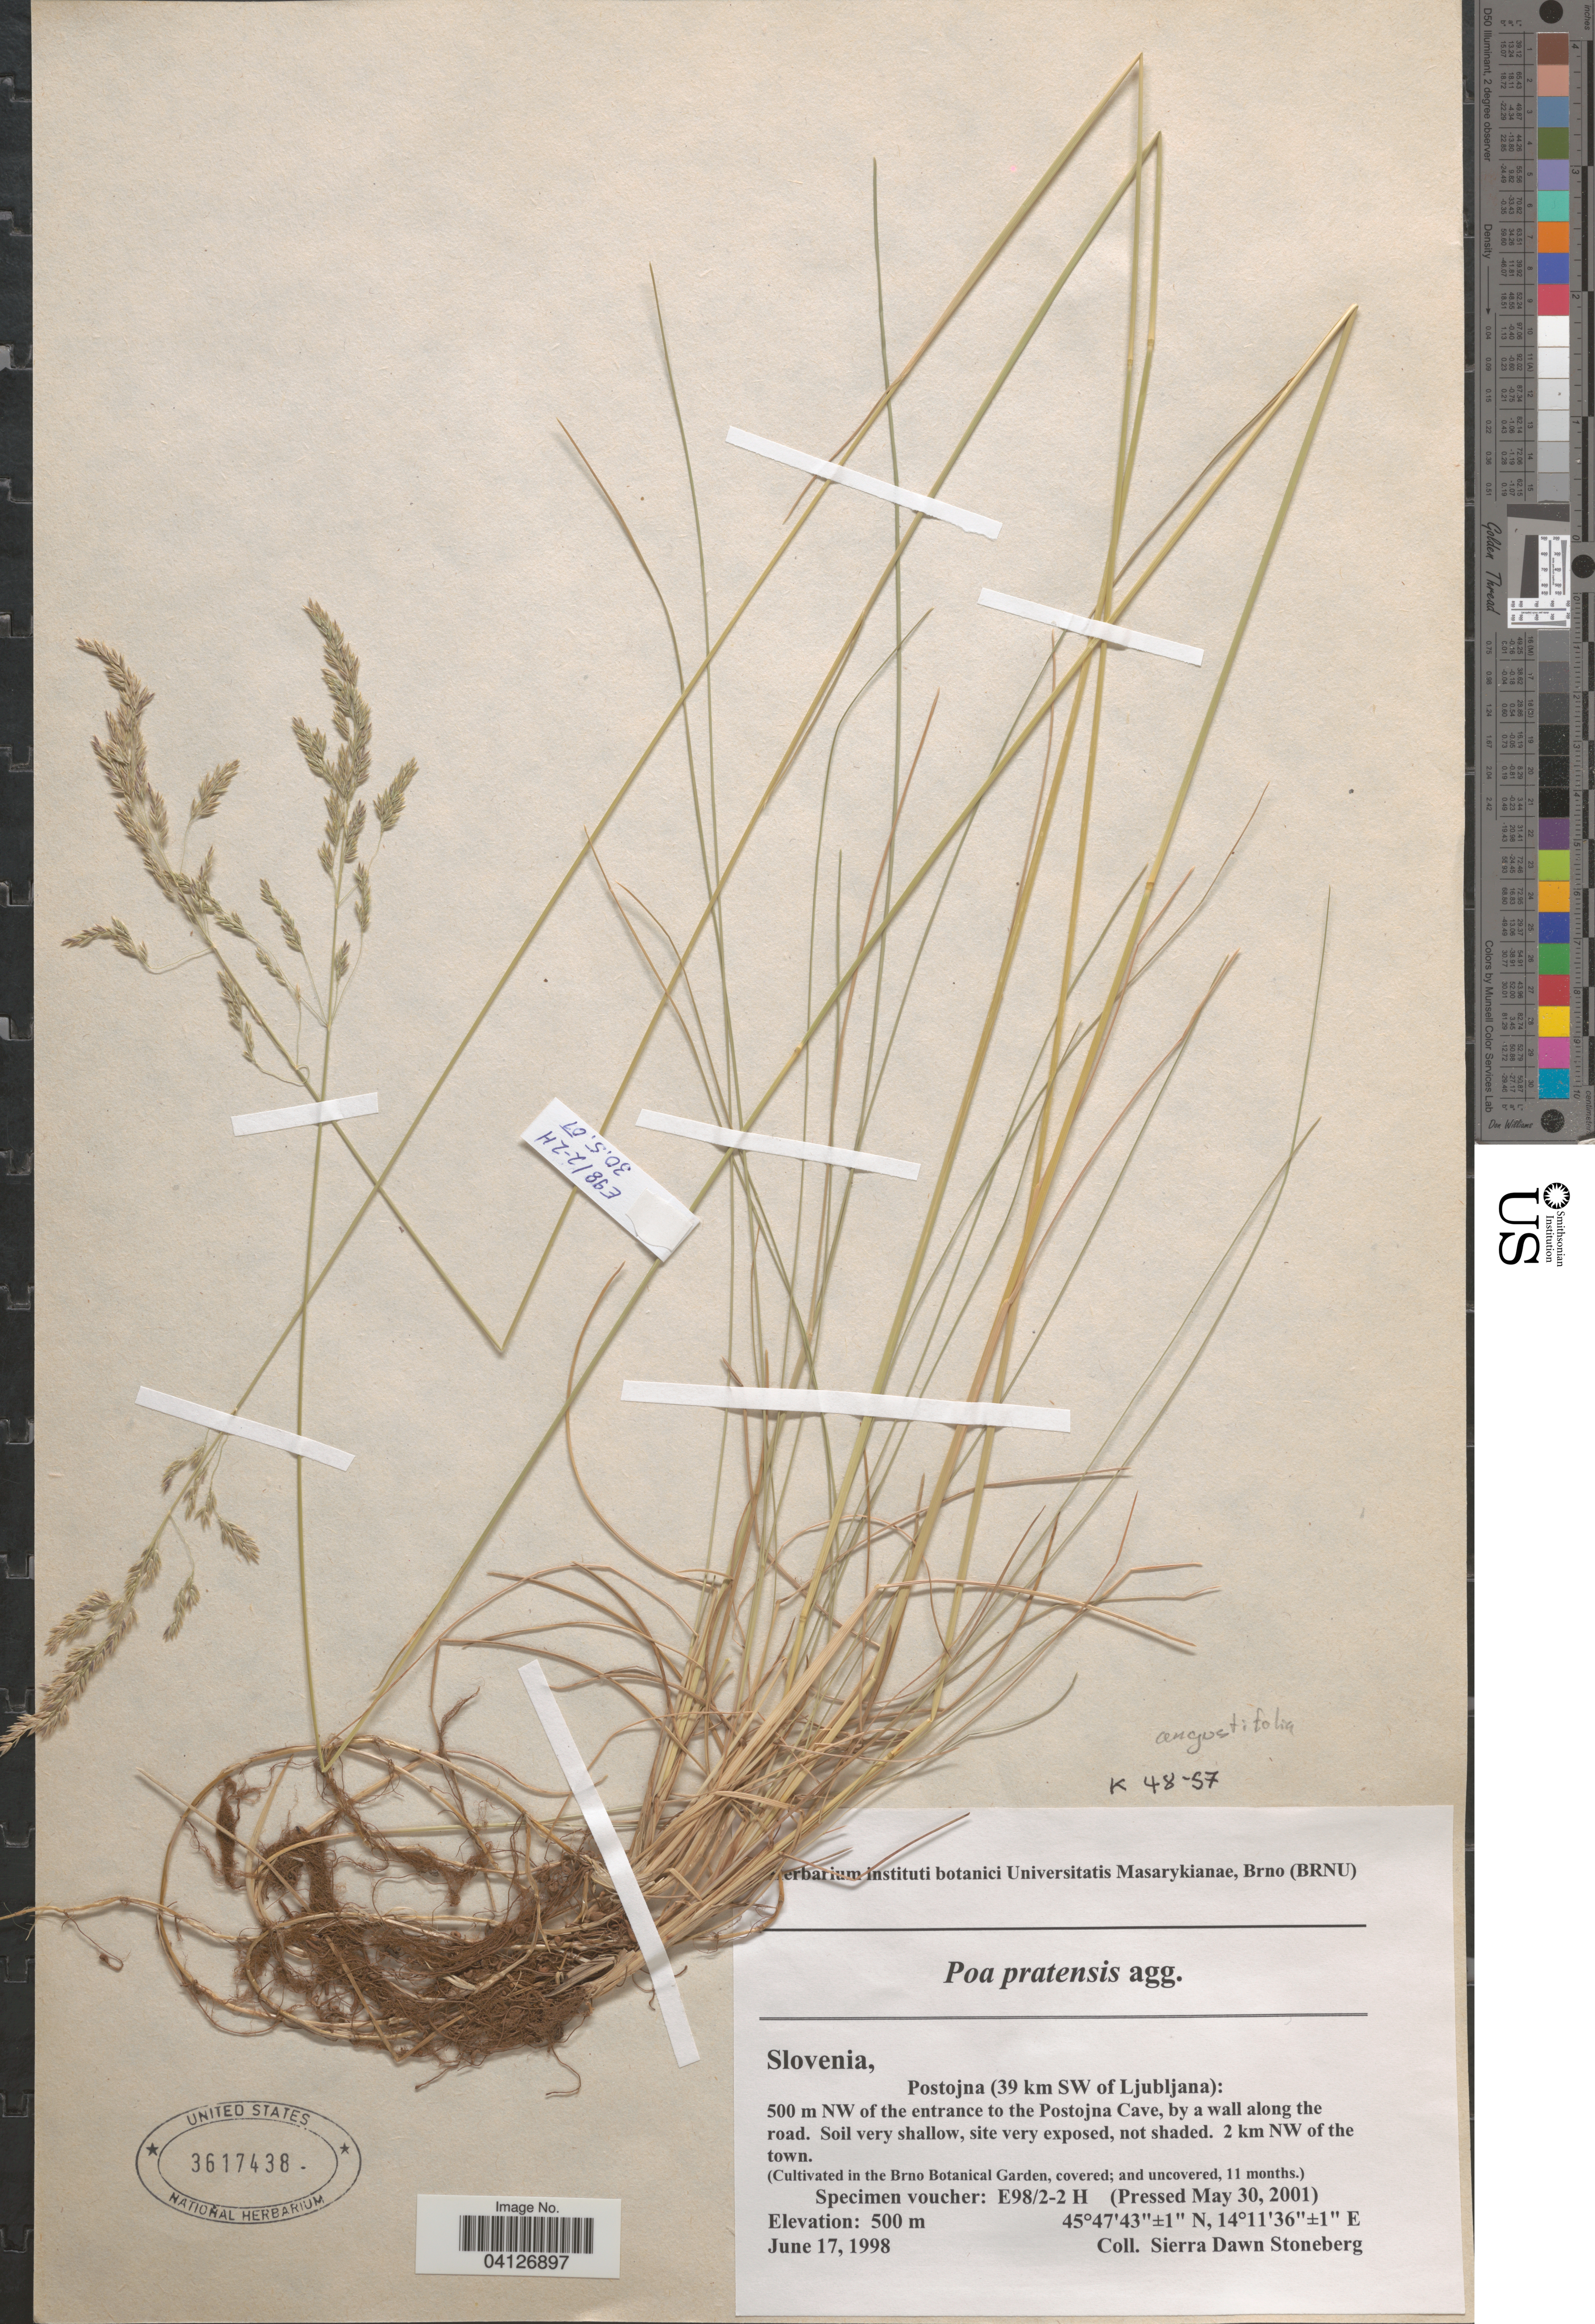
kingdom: Plantae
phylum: Tracheophyta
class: Liliopsida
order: Poales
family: Poaceae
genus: Poa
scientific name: Poa pratensis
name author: L.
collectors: Ex herb. instituti botanici Universitatis Masarykianae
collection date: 2001-05-30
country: Czechia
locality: In the Brno Botanical Garden, covered; and uncovered, 11 months.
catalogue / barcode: US 3617438